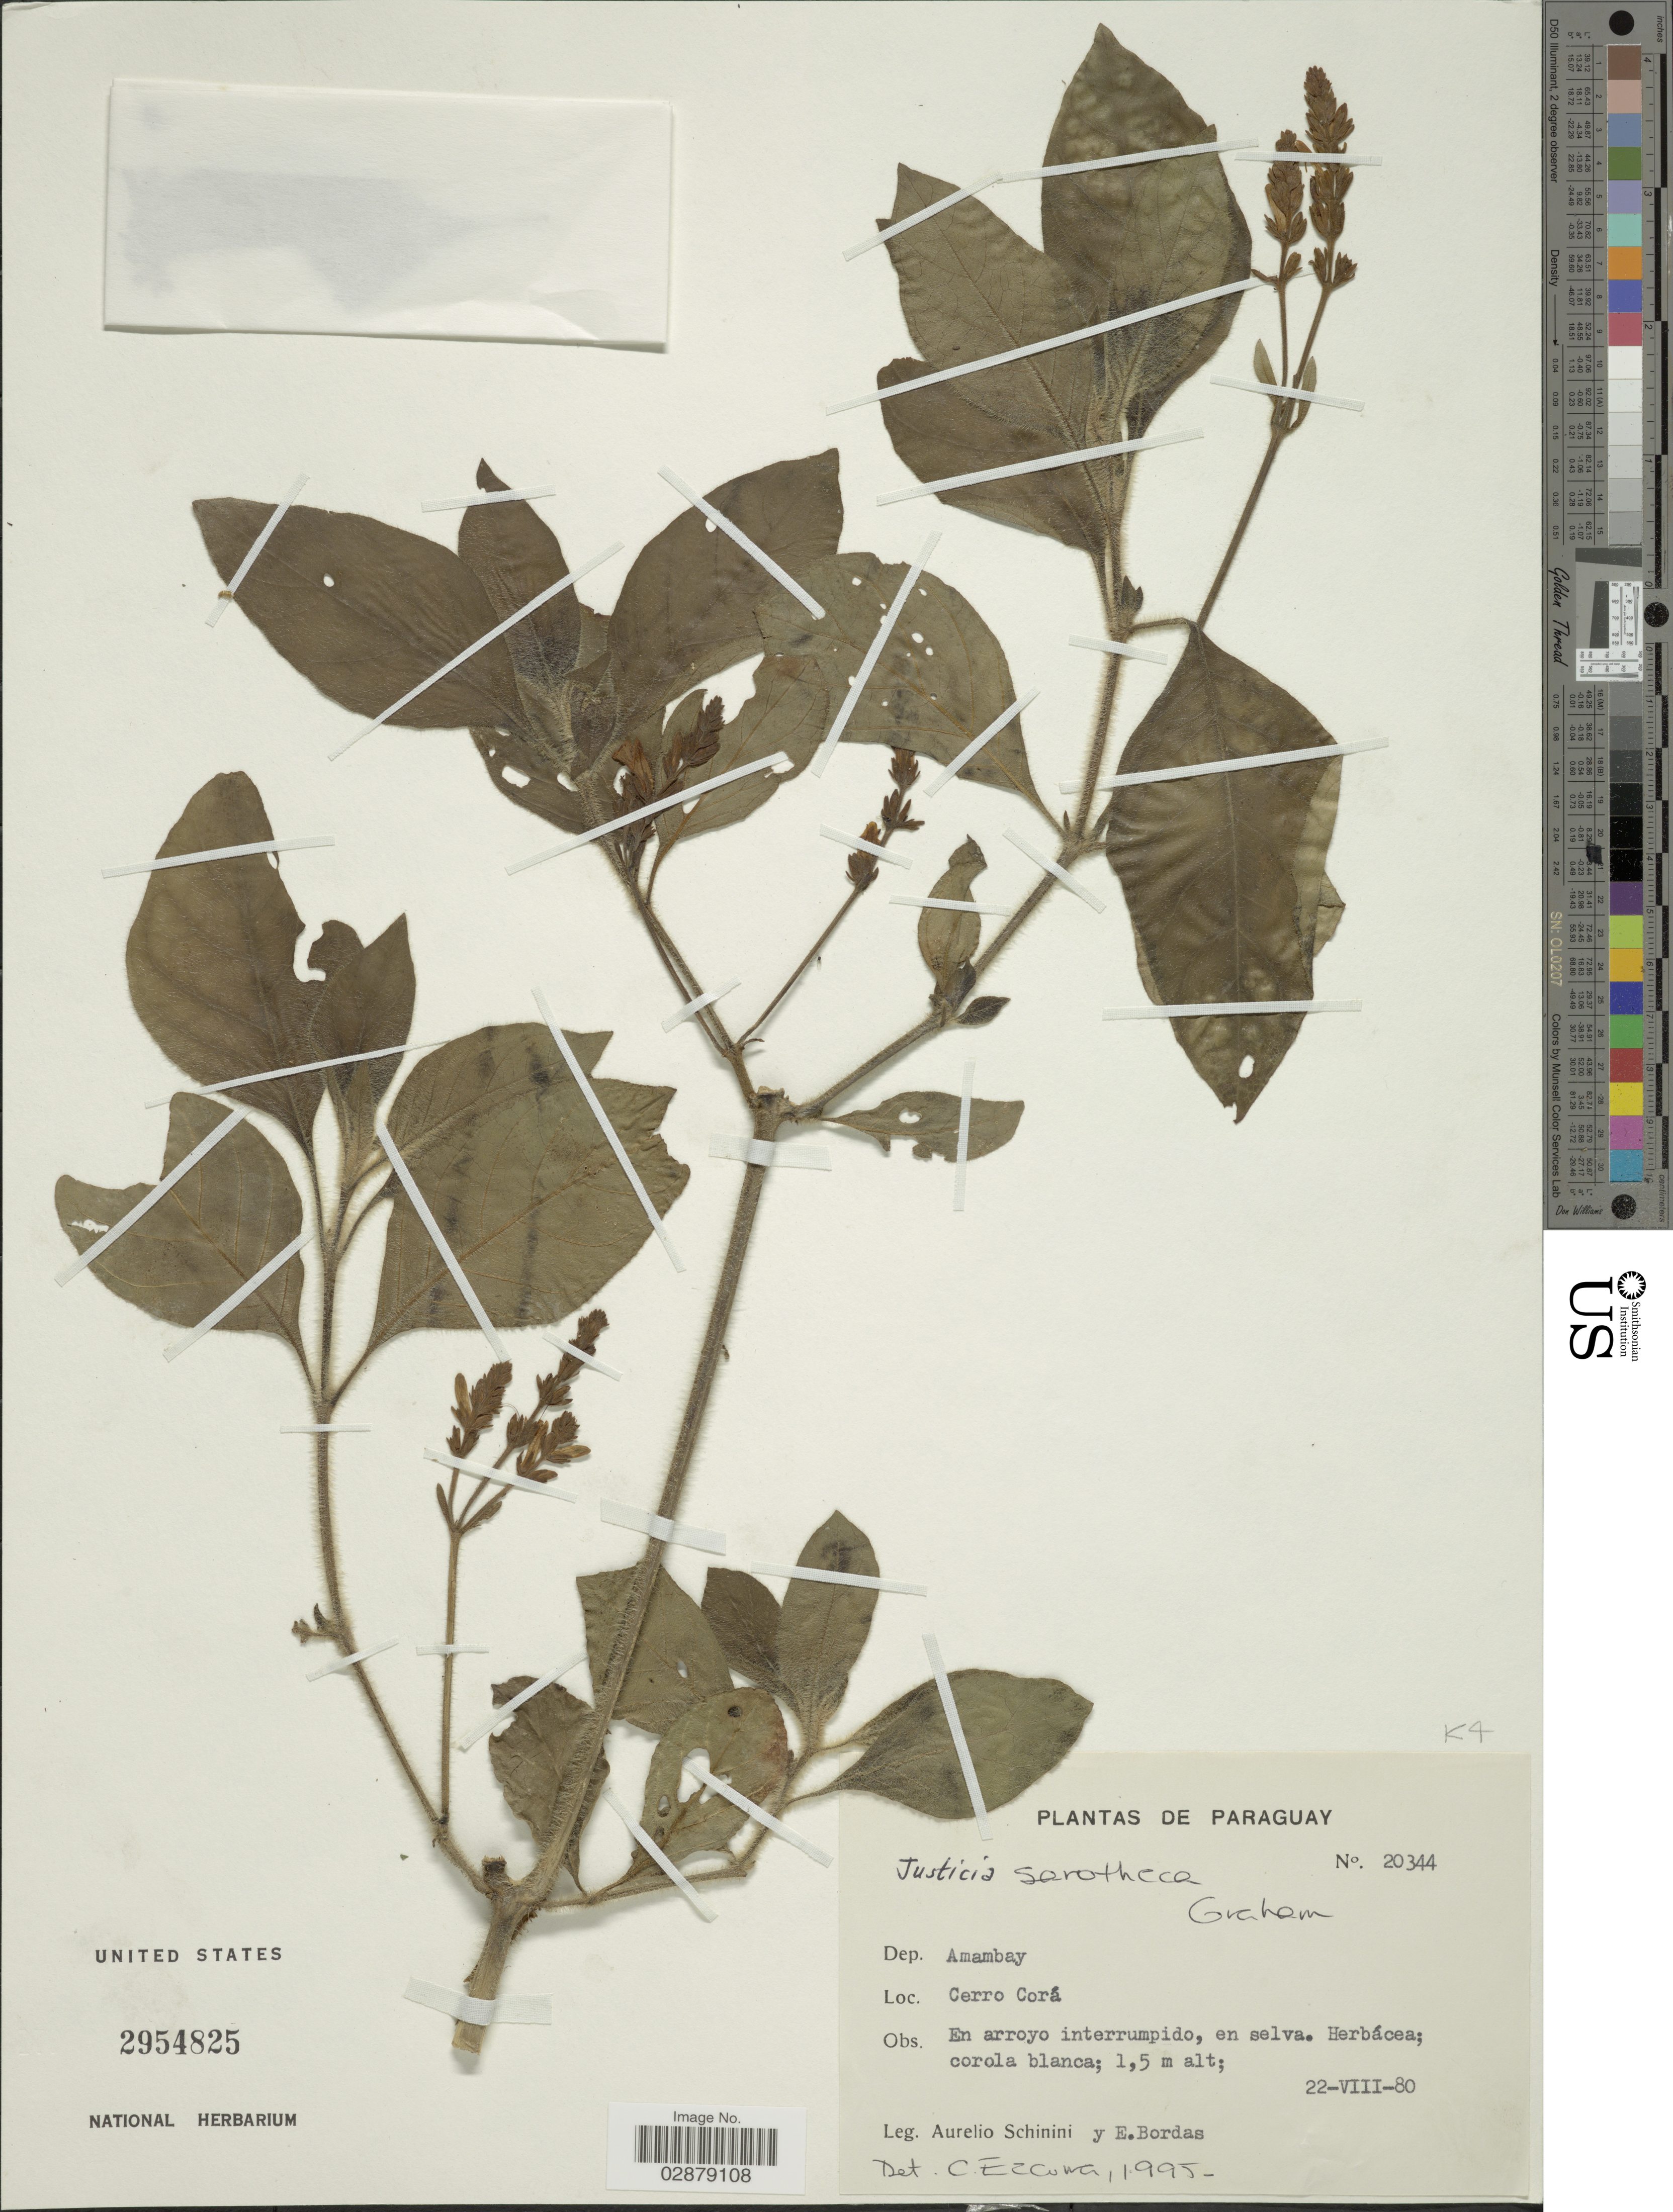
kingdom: Plantae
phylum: Tracheophyta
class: Magnoliopsida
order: Lamiales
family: Acanthaceae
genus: Justicia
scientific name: Justicia glutinosa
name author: (Bremek.) V.A.W. Graham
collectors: A. Schinini & E. Bordas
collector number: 20344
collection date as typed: Transcribed d/m/y: 22/8/80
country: Paraguay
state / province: Amambay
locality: Dep. Amambay. Cerro Corá.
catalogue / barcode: US 2954825